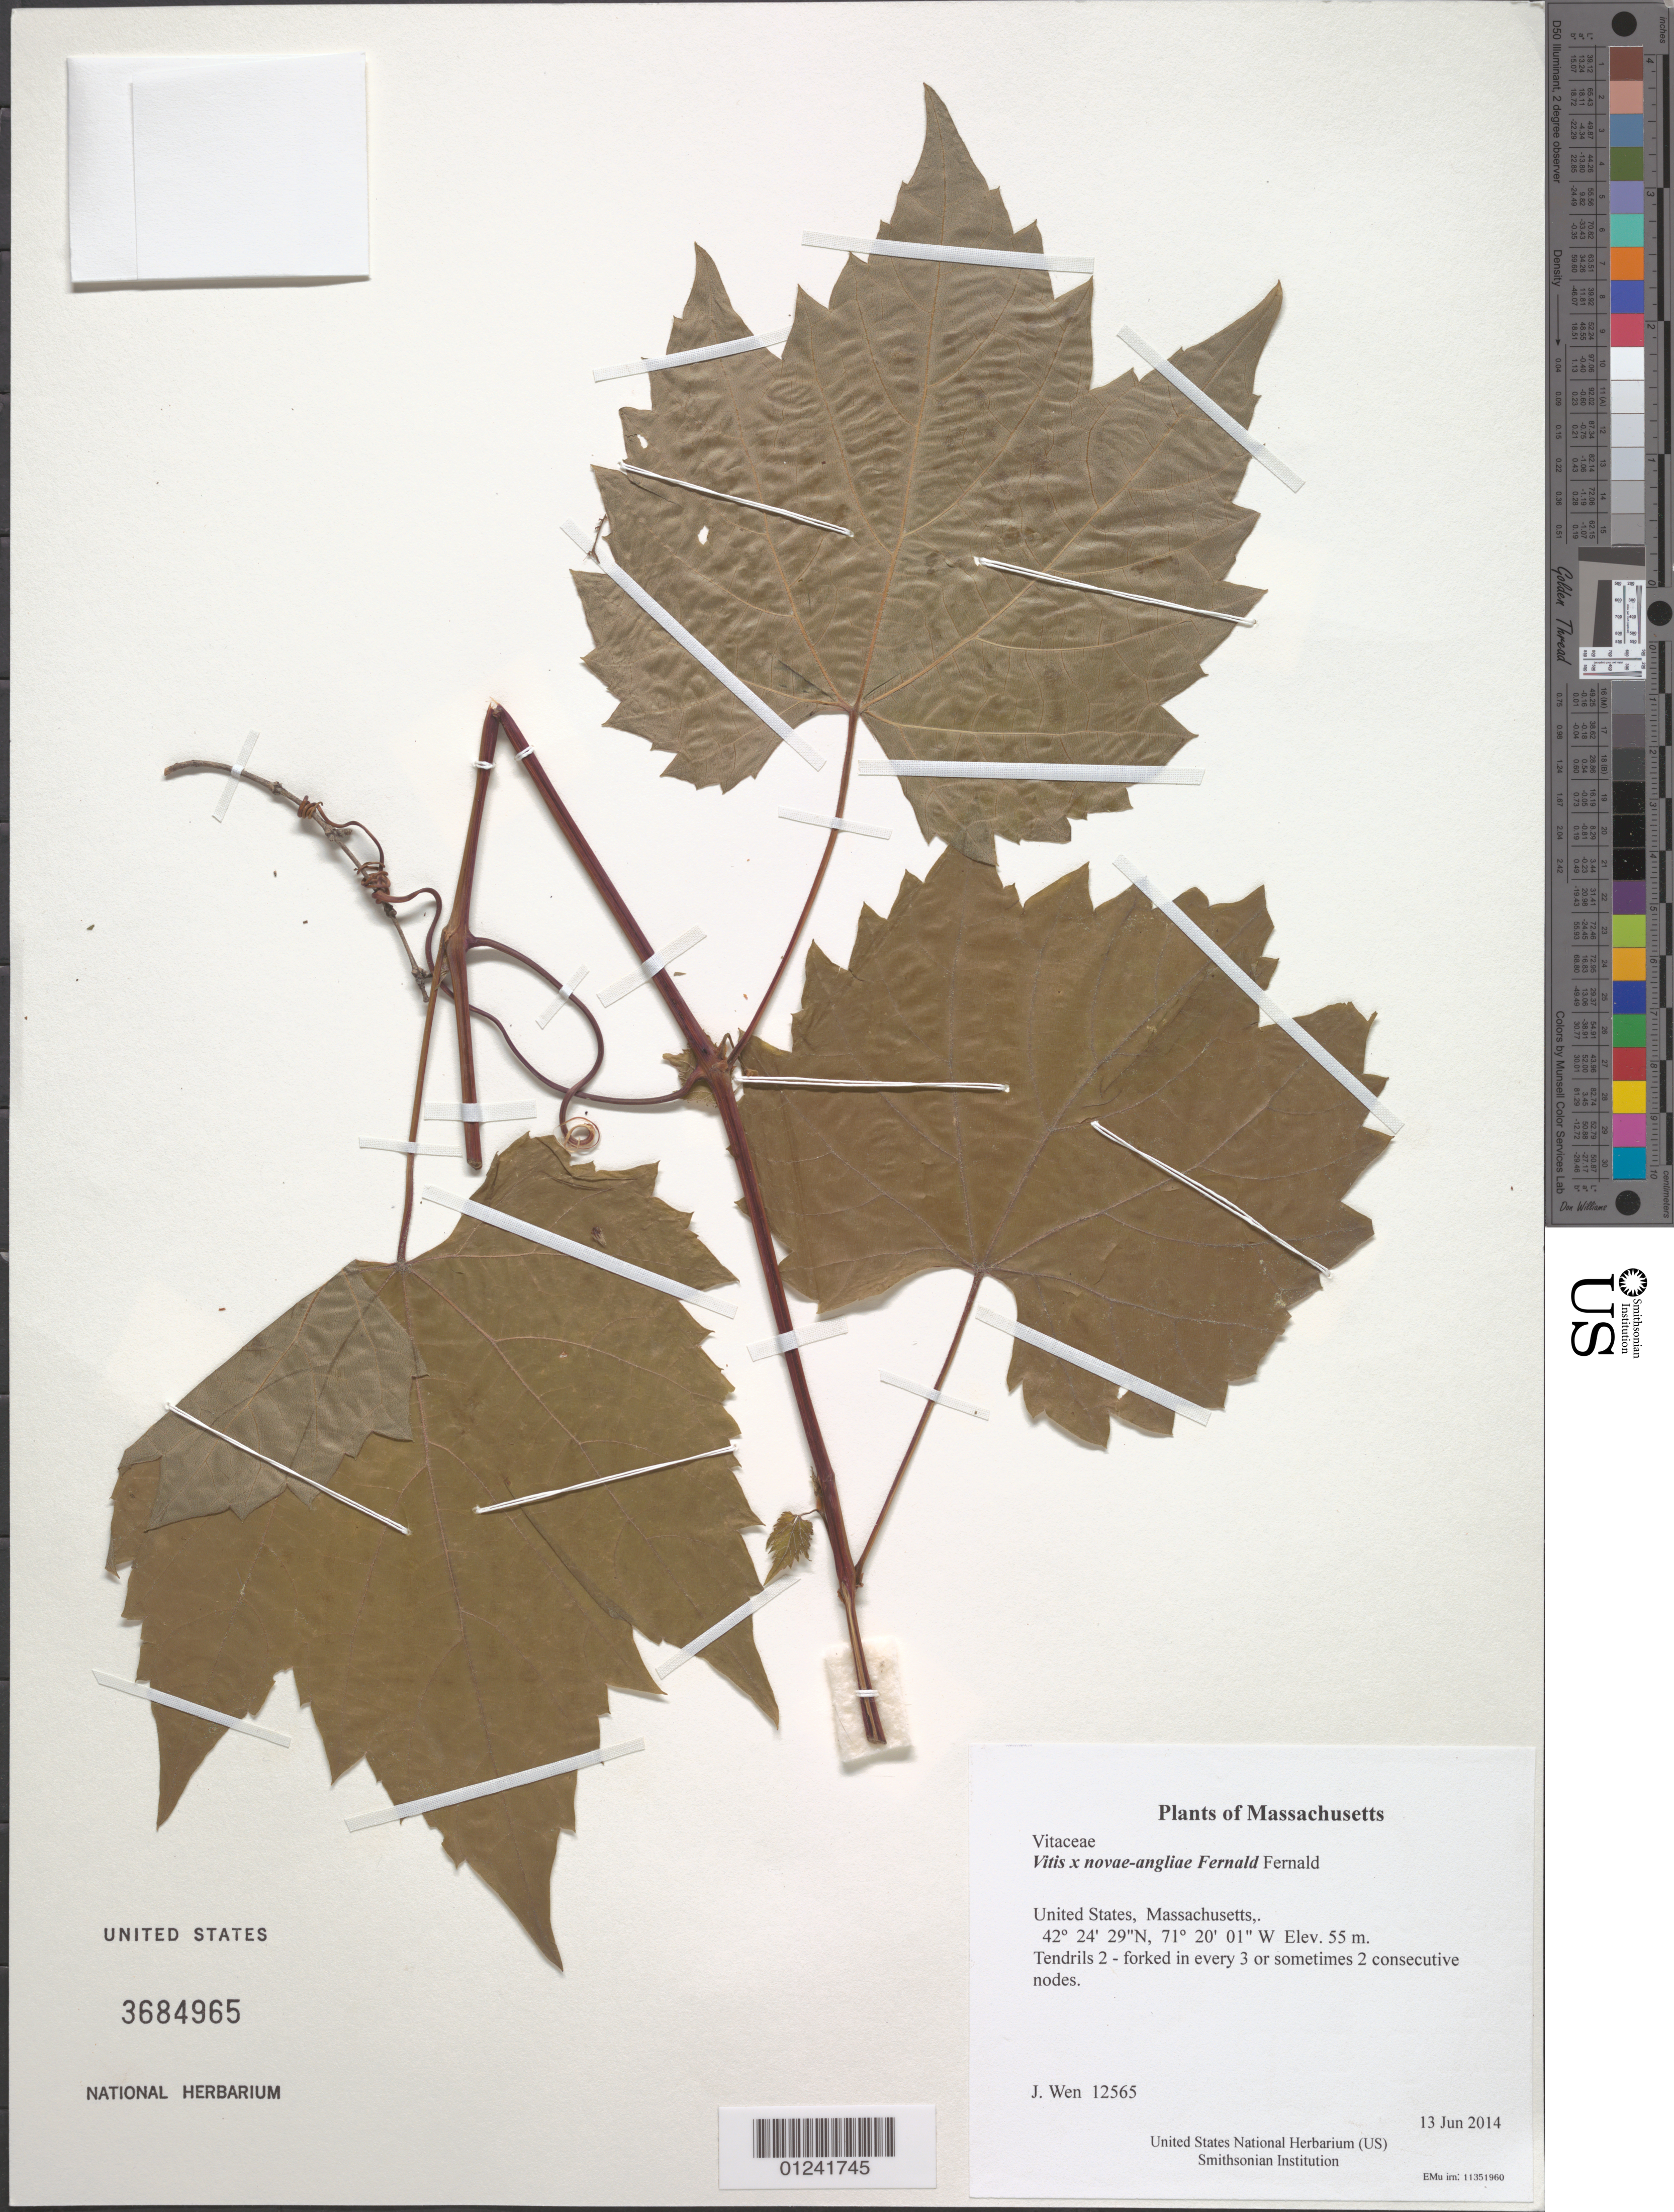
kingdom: Plantae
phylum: Tracheophyta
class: Magnoliopsida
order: Vitales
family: Vitaceae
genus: Vitis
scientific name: Vitis x novae-angliae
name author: Fernald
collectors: J. Wen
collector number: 12565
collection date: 2014-06-13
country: United States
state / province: Massachusetts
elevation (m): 55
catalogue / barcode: US 3684965